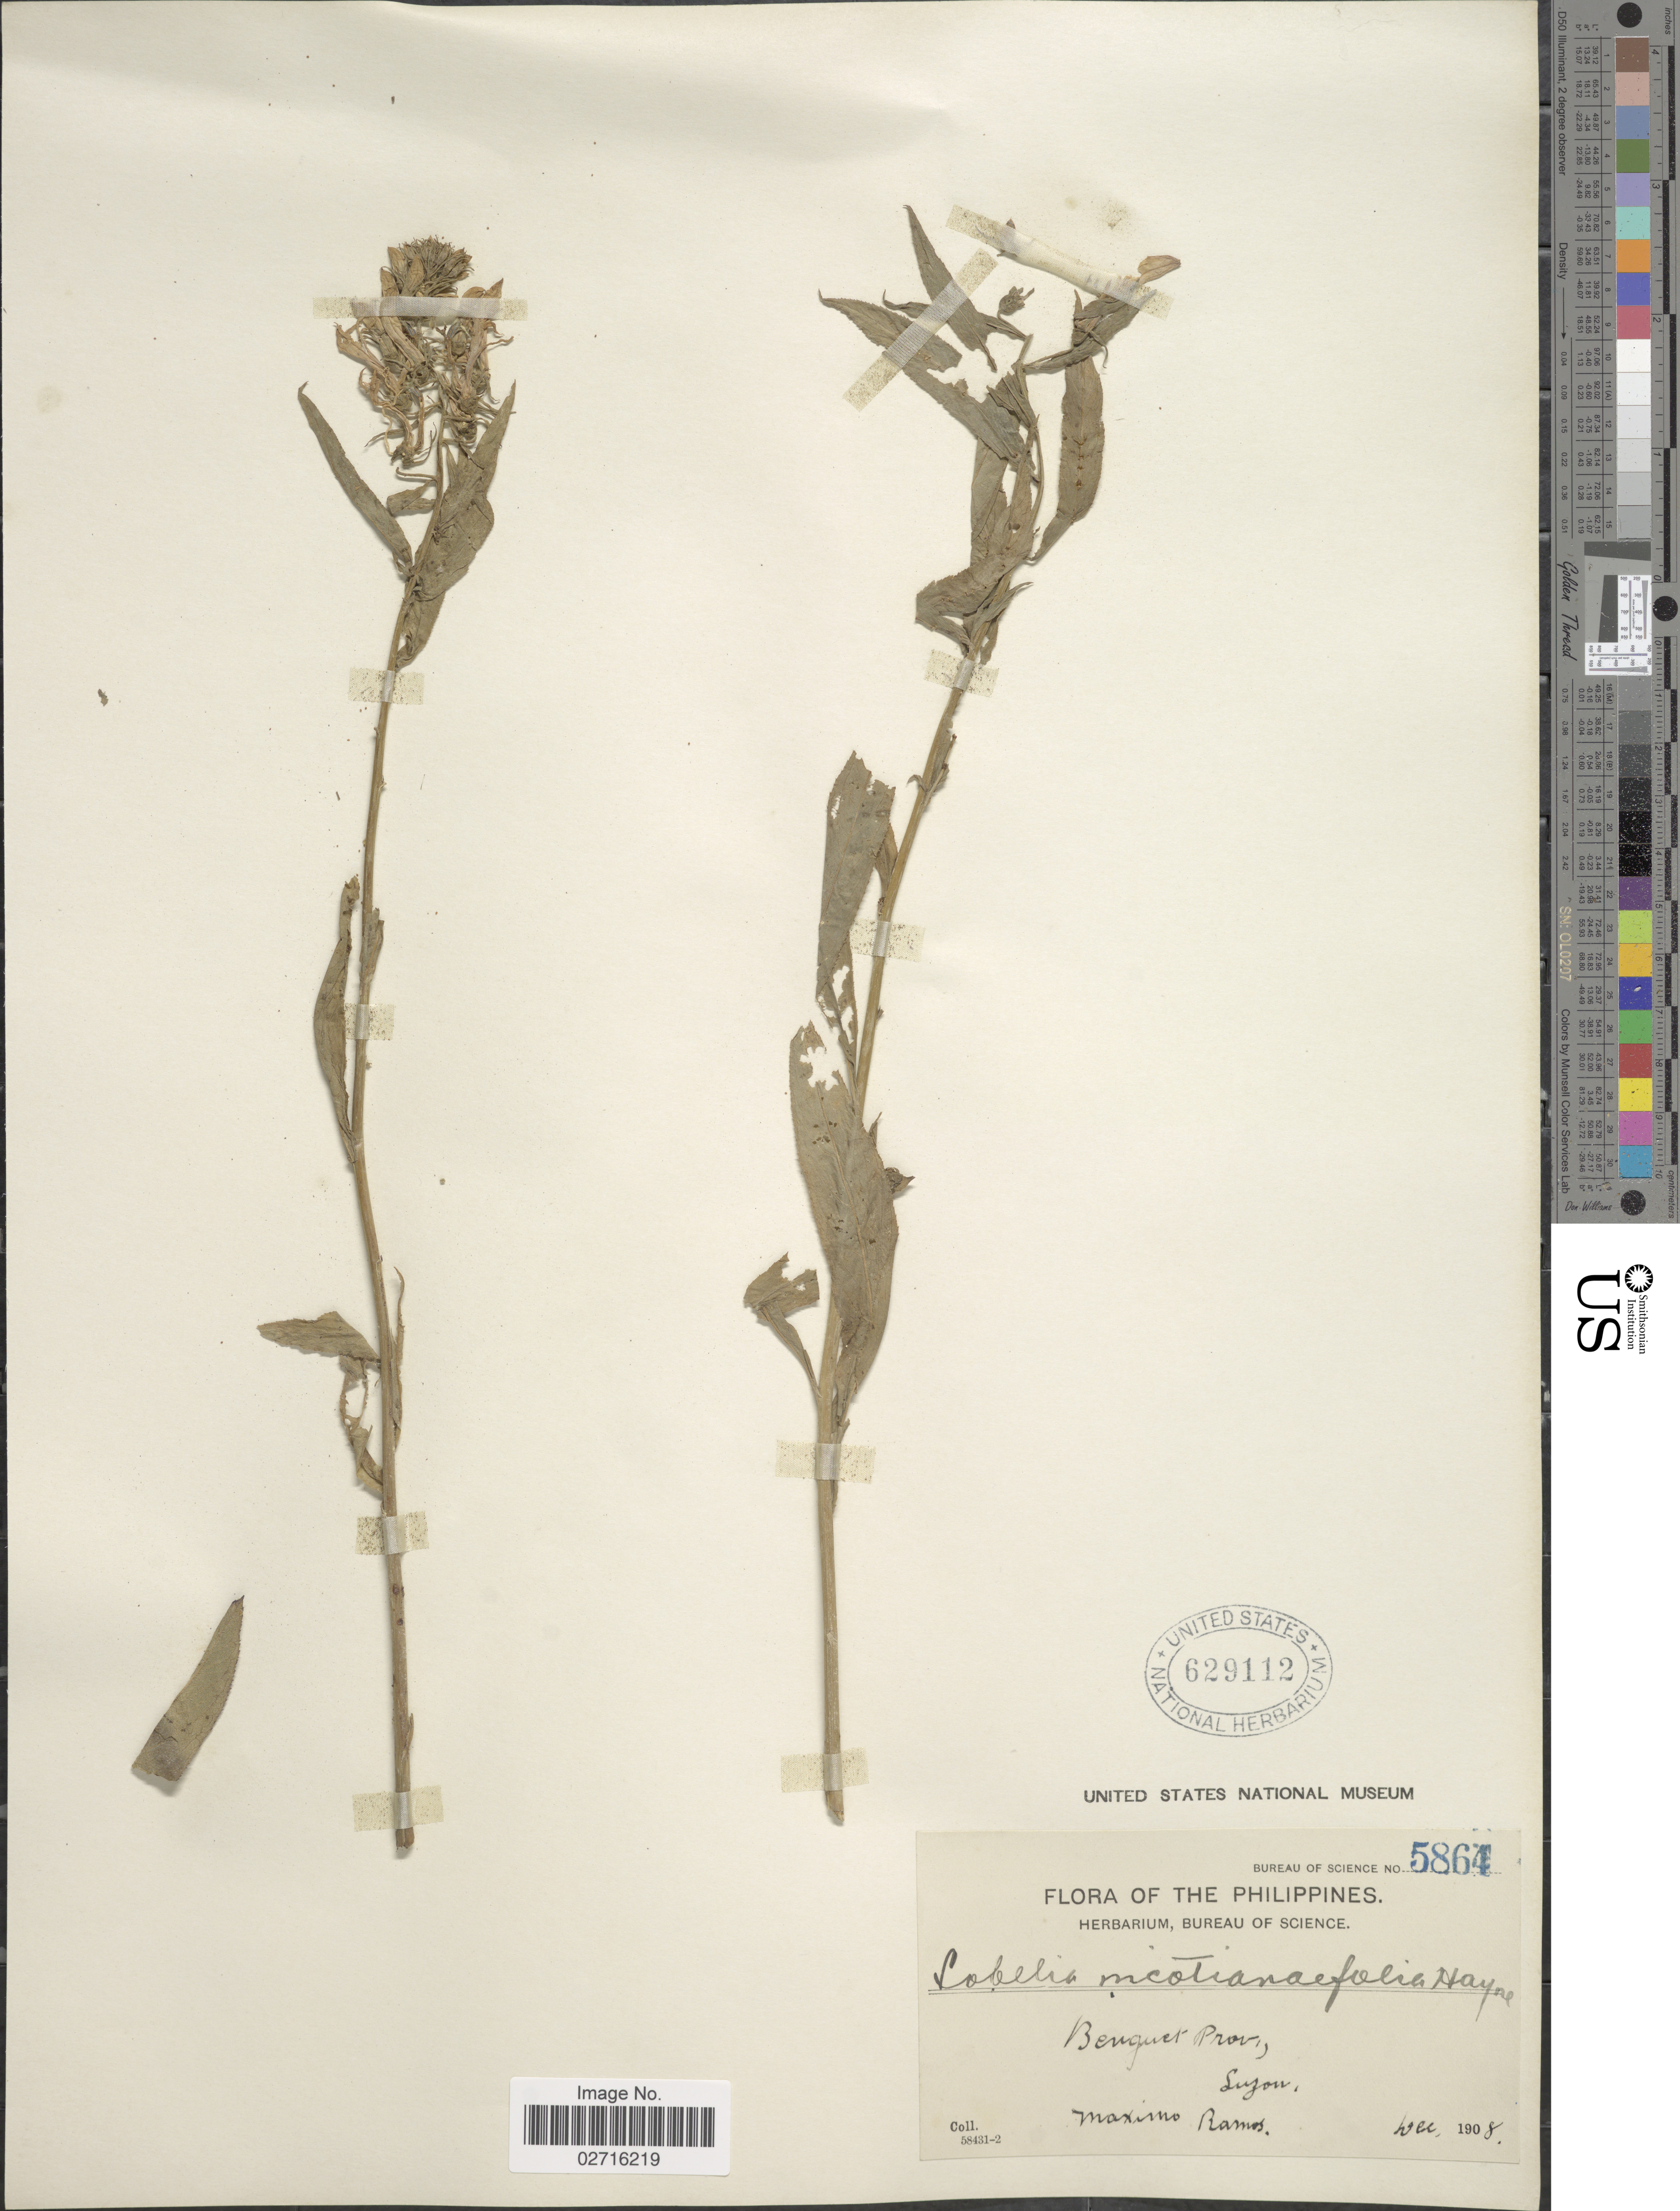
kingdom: Plantae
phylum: Tracheophyta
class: Magnoliopsida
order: Asterales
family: Campanulaceae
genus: Lobelia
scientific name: Lobelia nicotianifolia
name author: Roth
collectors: M. Ramos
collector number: Bureau of Science 5864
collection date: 1908-12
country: Philippines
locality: Benguet Prov., Luzon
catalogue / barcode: US 629112